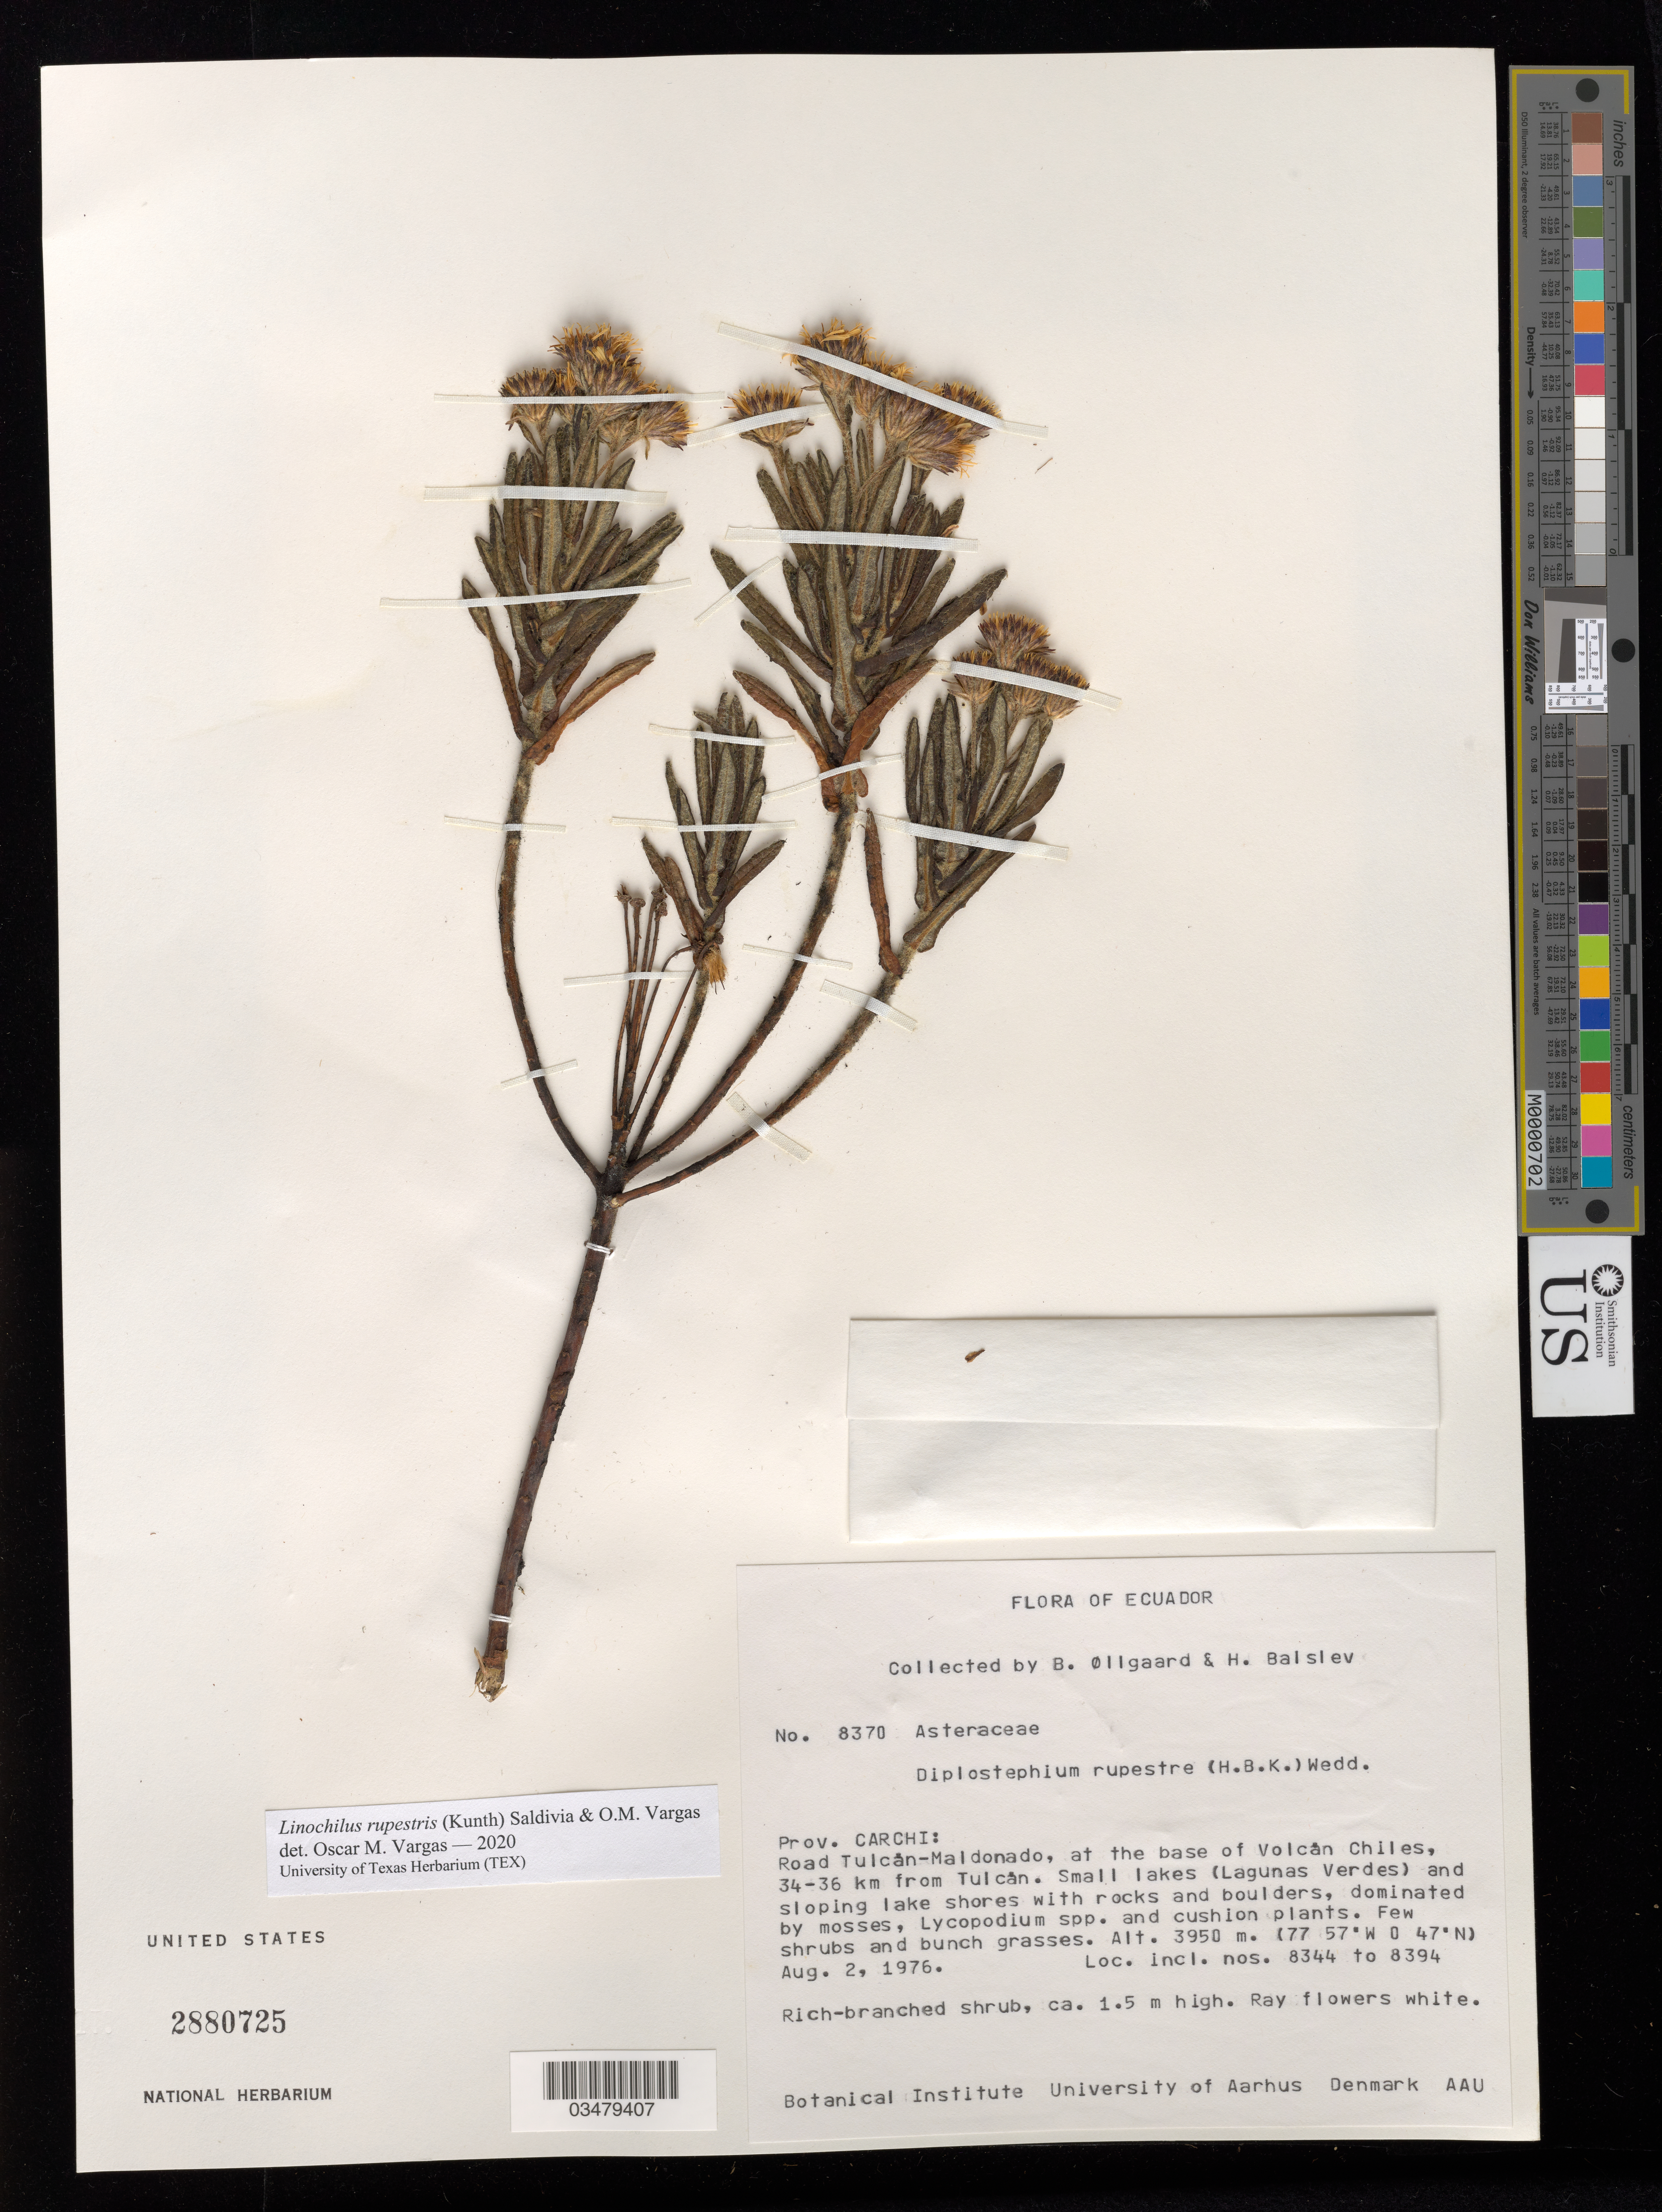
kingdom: Plantae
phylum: Tracheophyta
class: Magnoliopsida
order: Asterales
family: Asteraceae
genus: Linochilus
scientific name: Linochilus rupestris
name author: (Kunth) Saldivia & O.M. Vargas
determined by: Vargas, Oscar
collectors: B. Øllgaard & H. Balslev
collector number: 8370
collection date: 1976-08-02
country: Ecuador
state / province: Carchi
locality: Road Tulcan-Maldonado, at the slope of Volcan Chiles, 34-36 km from Tulcan, small lakes (Lagunas Verdes) and sloping lake shores with rocks and boulders, dominated by mosses, incl. nos. 8344 to 8394.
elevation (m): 3950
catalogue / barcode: US 2880725